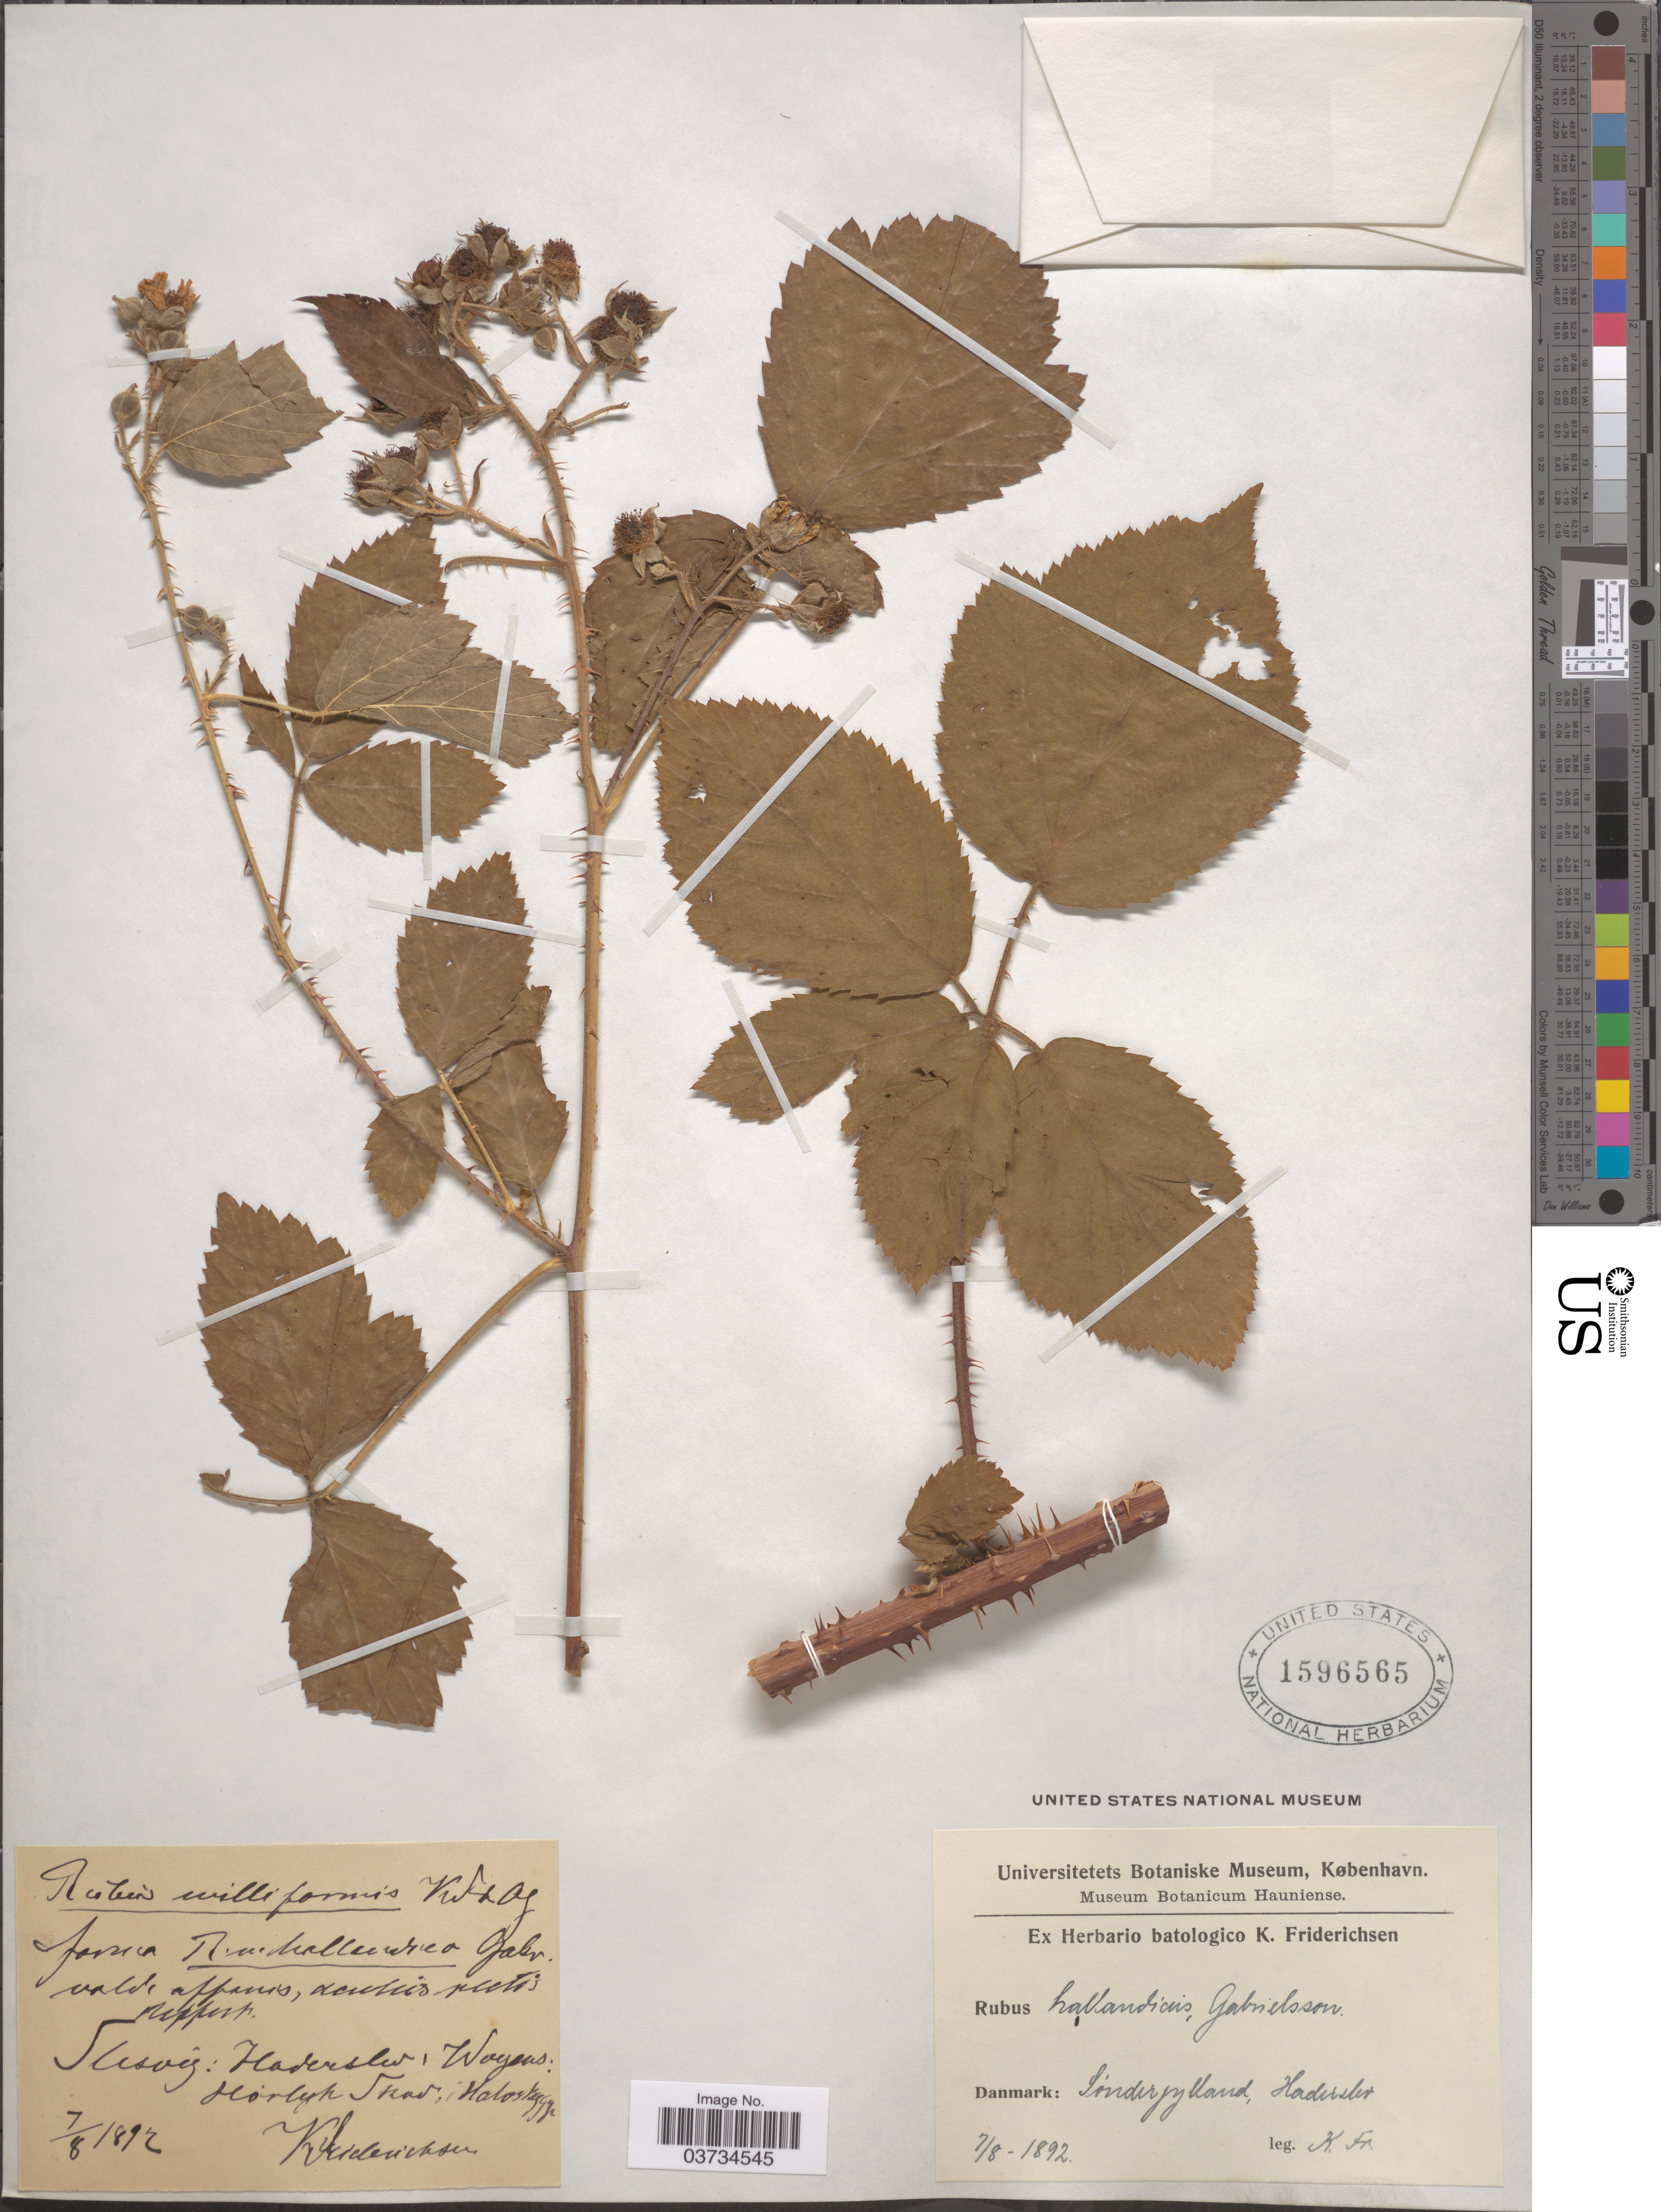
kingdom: Plantae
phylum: Tracheophyta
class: Magnoliopsida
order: Rosales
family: Rosaceae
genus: Rubus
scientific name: Rubus hallandicus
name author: Neuman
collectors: K. Friderichsen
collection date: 1892-08-07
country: Denmark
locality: Sónderjylland, Haderslev. Slesvig: Woyens: Hórlyk Skov; Halvskygge.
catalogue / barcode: US 1596565